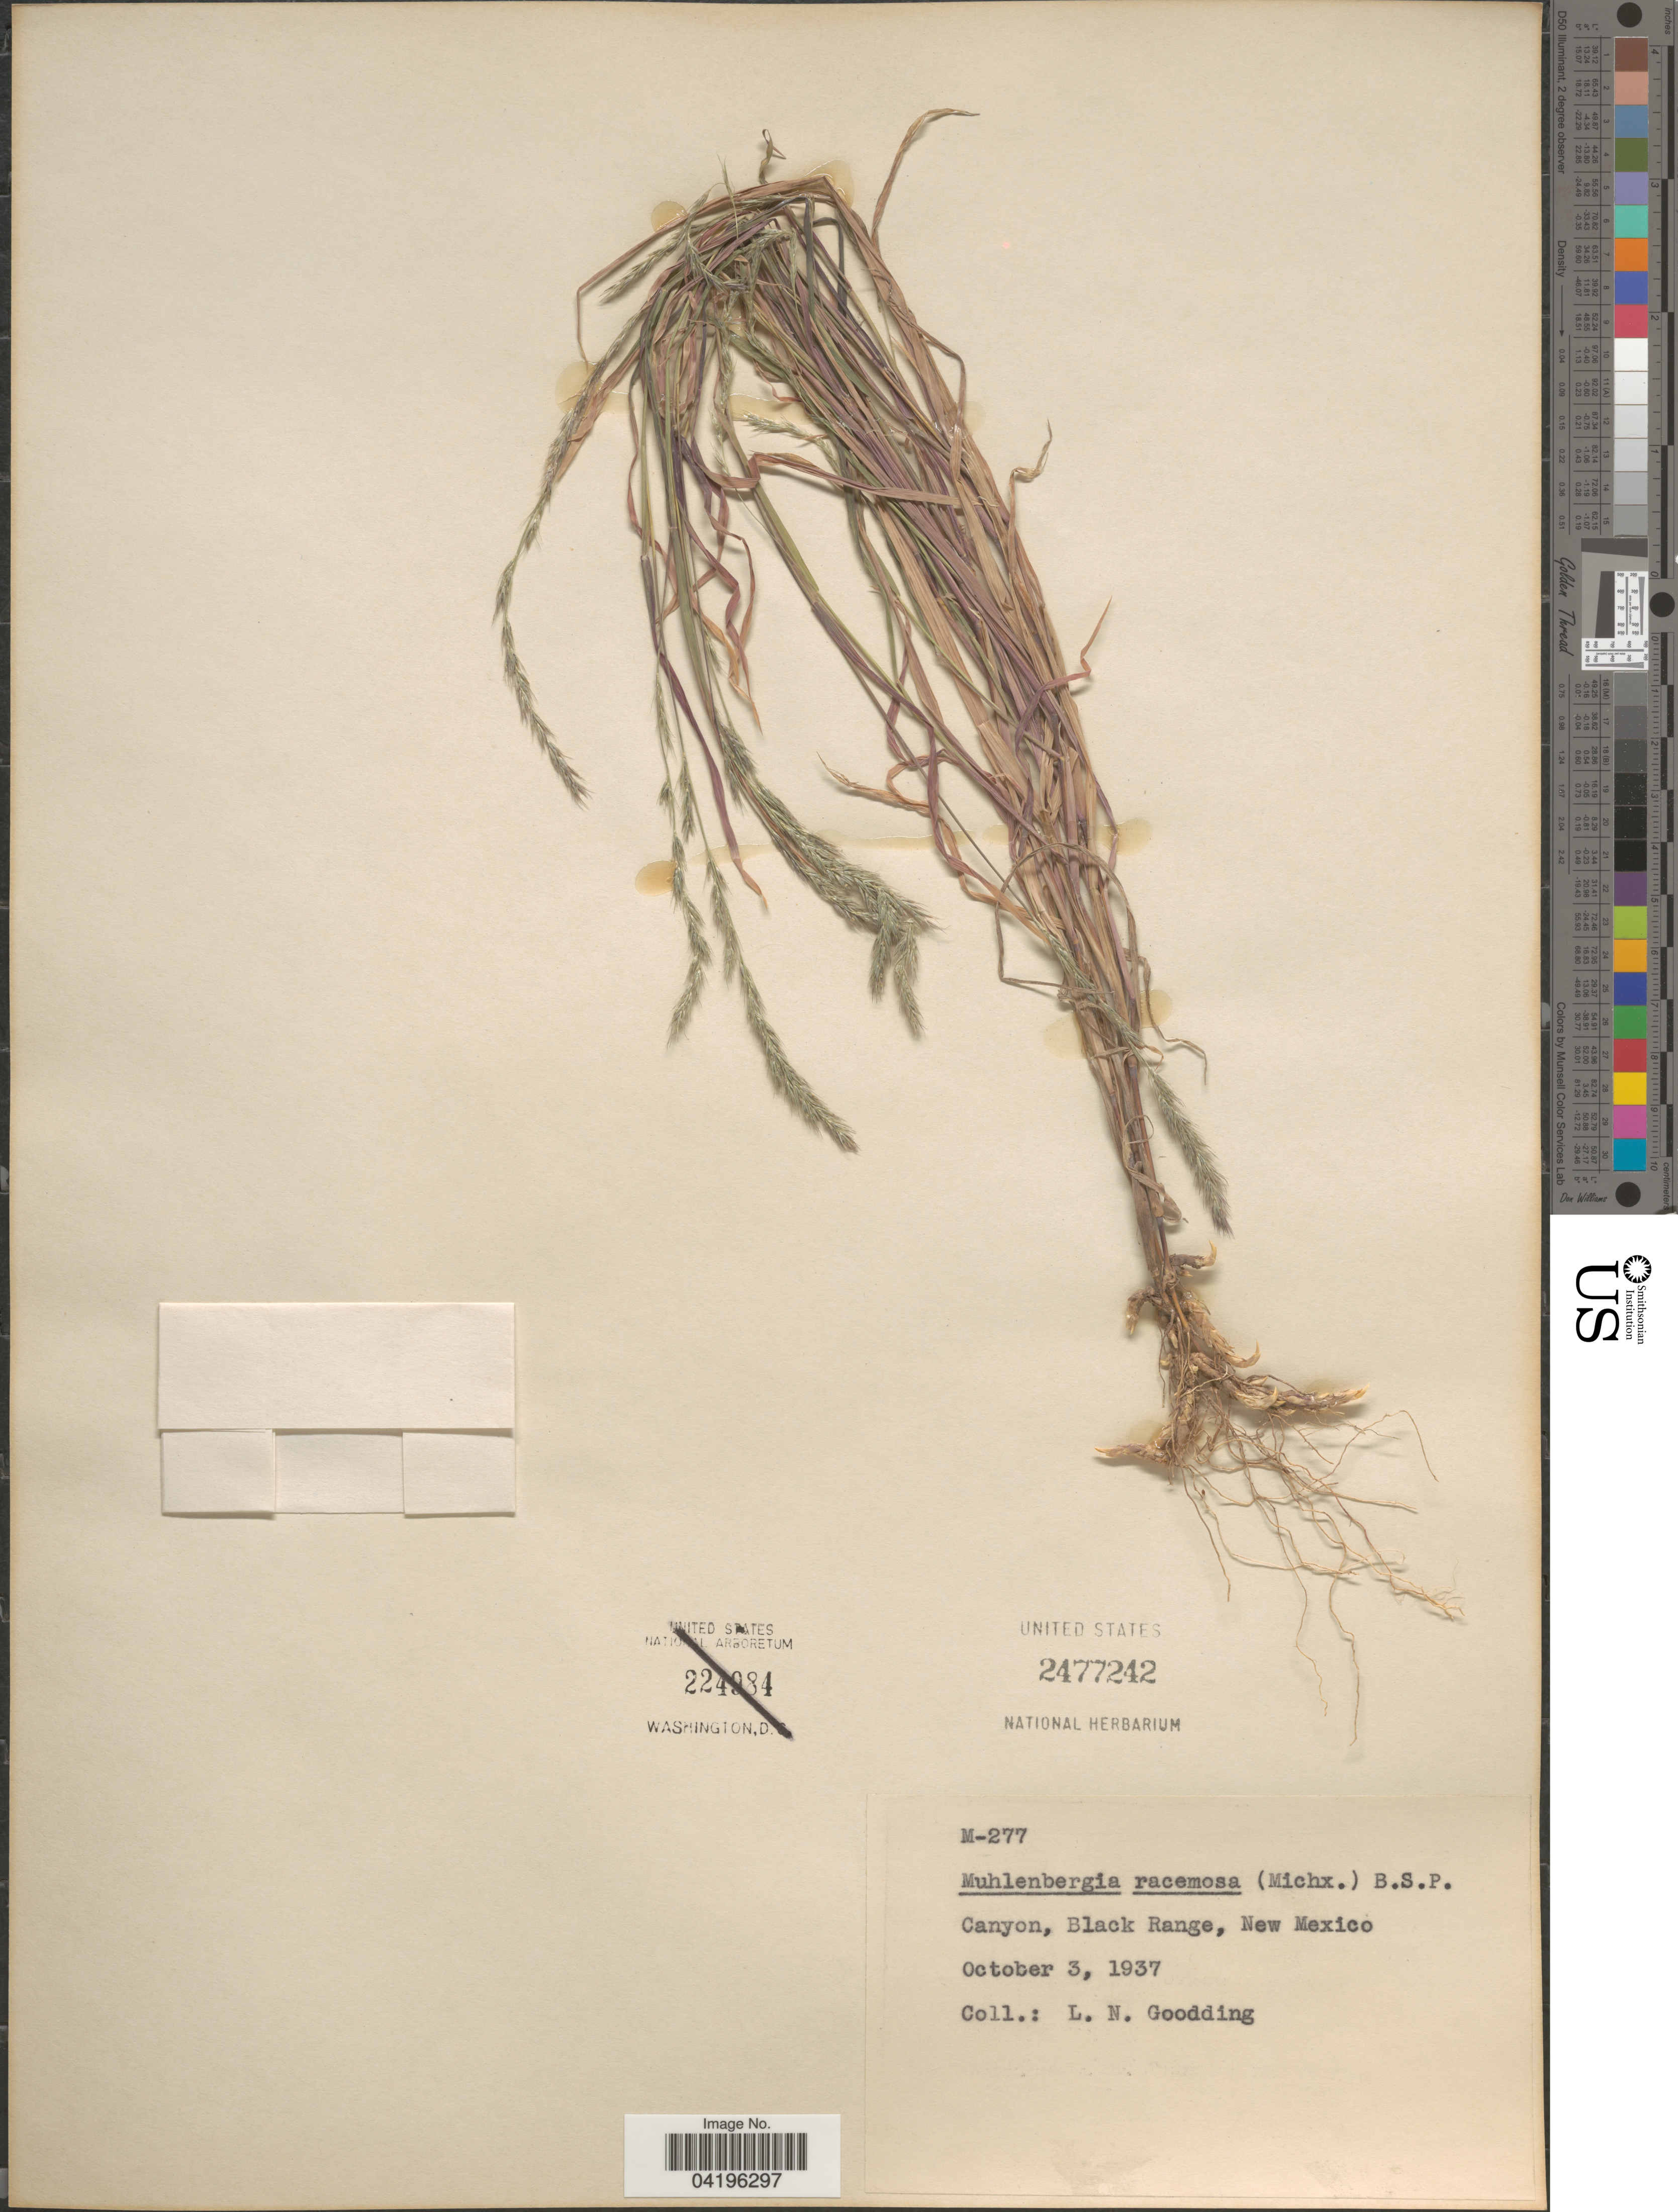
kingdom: Plantae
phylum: Tracheophyta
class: Liliopsida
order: Poales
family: Poaceae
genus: Muhlenbergia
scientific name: Muhlenbergia racemosa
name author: (Michx.) Britton et al.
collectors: L. N. Goodding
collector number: M-277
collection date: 1937-10-03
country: United States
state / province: New Mexico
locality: Canyon, Black Range.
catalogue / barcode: US 2477242